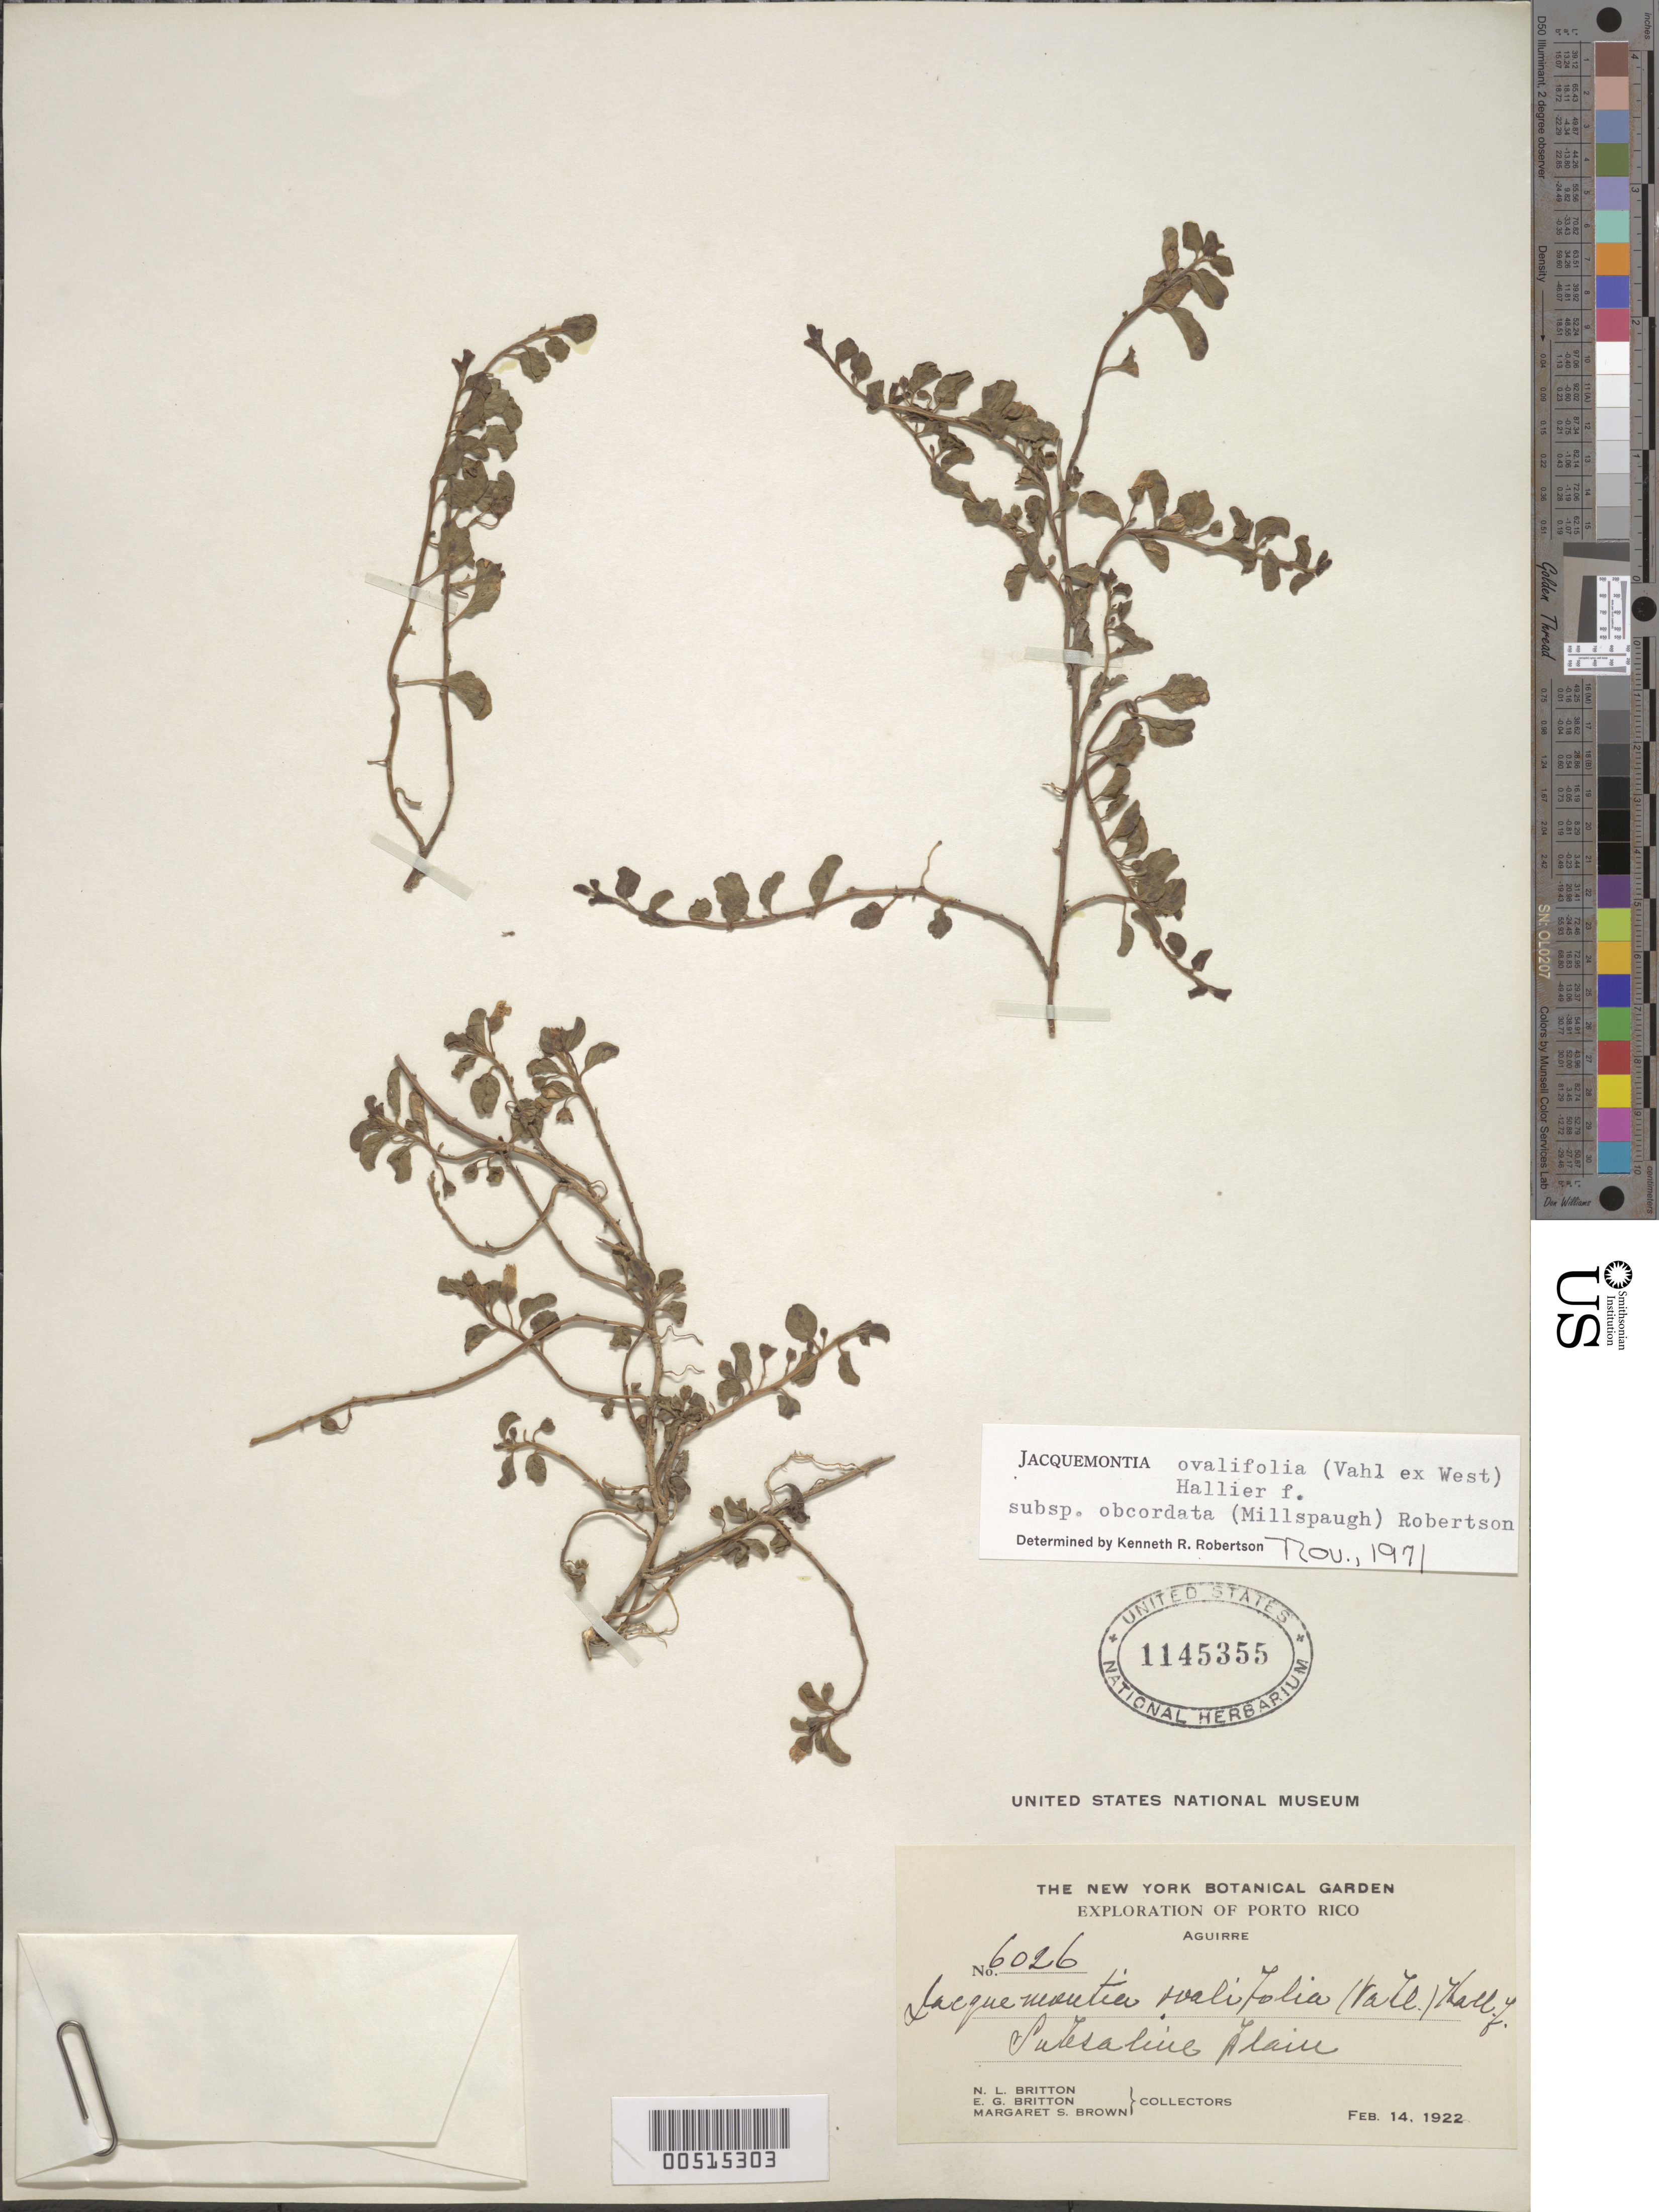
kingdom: Plantae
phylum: Tracheophyta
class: Magnoliopsida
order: Solanales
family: Convolvulaceae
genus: Jacquemontia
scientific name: Jacquemontia ovalifolia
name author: (Vahl) Hallier f.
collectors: N. Britton, E. G. Britton & M. S. Brown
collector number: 6026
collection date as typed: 14 Feb 1922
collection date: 1922-02-14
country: Puerto Rico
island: Greater Antilles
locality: Aguirre. Subsaline plain.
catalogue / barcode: US 1145355